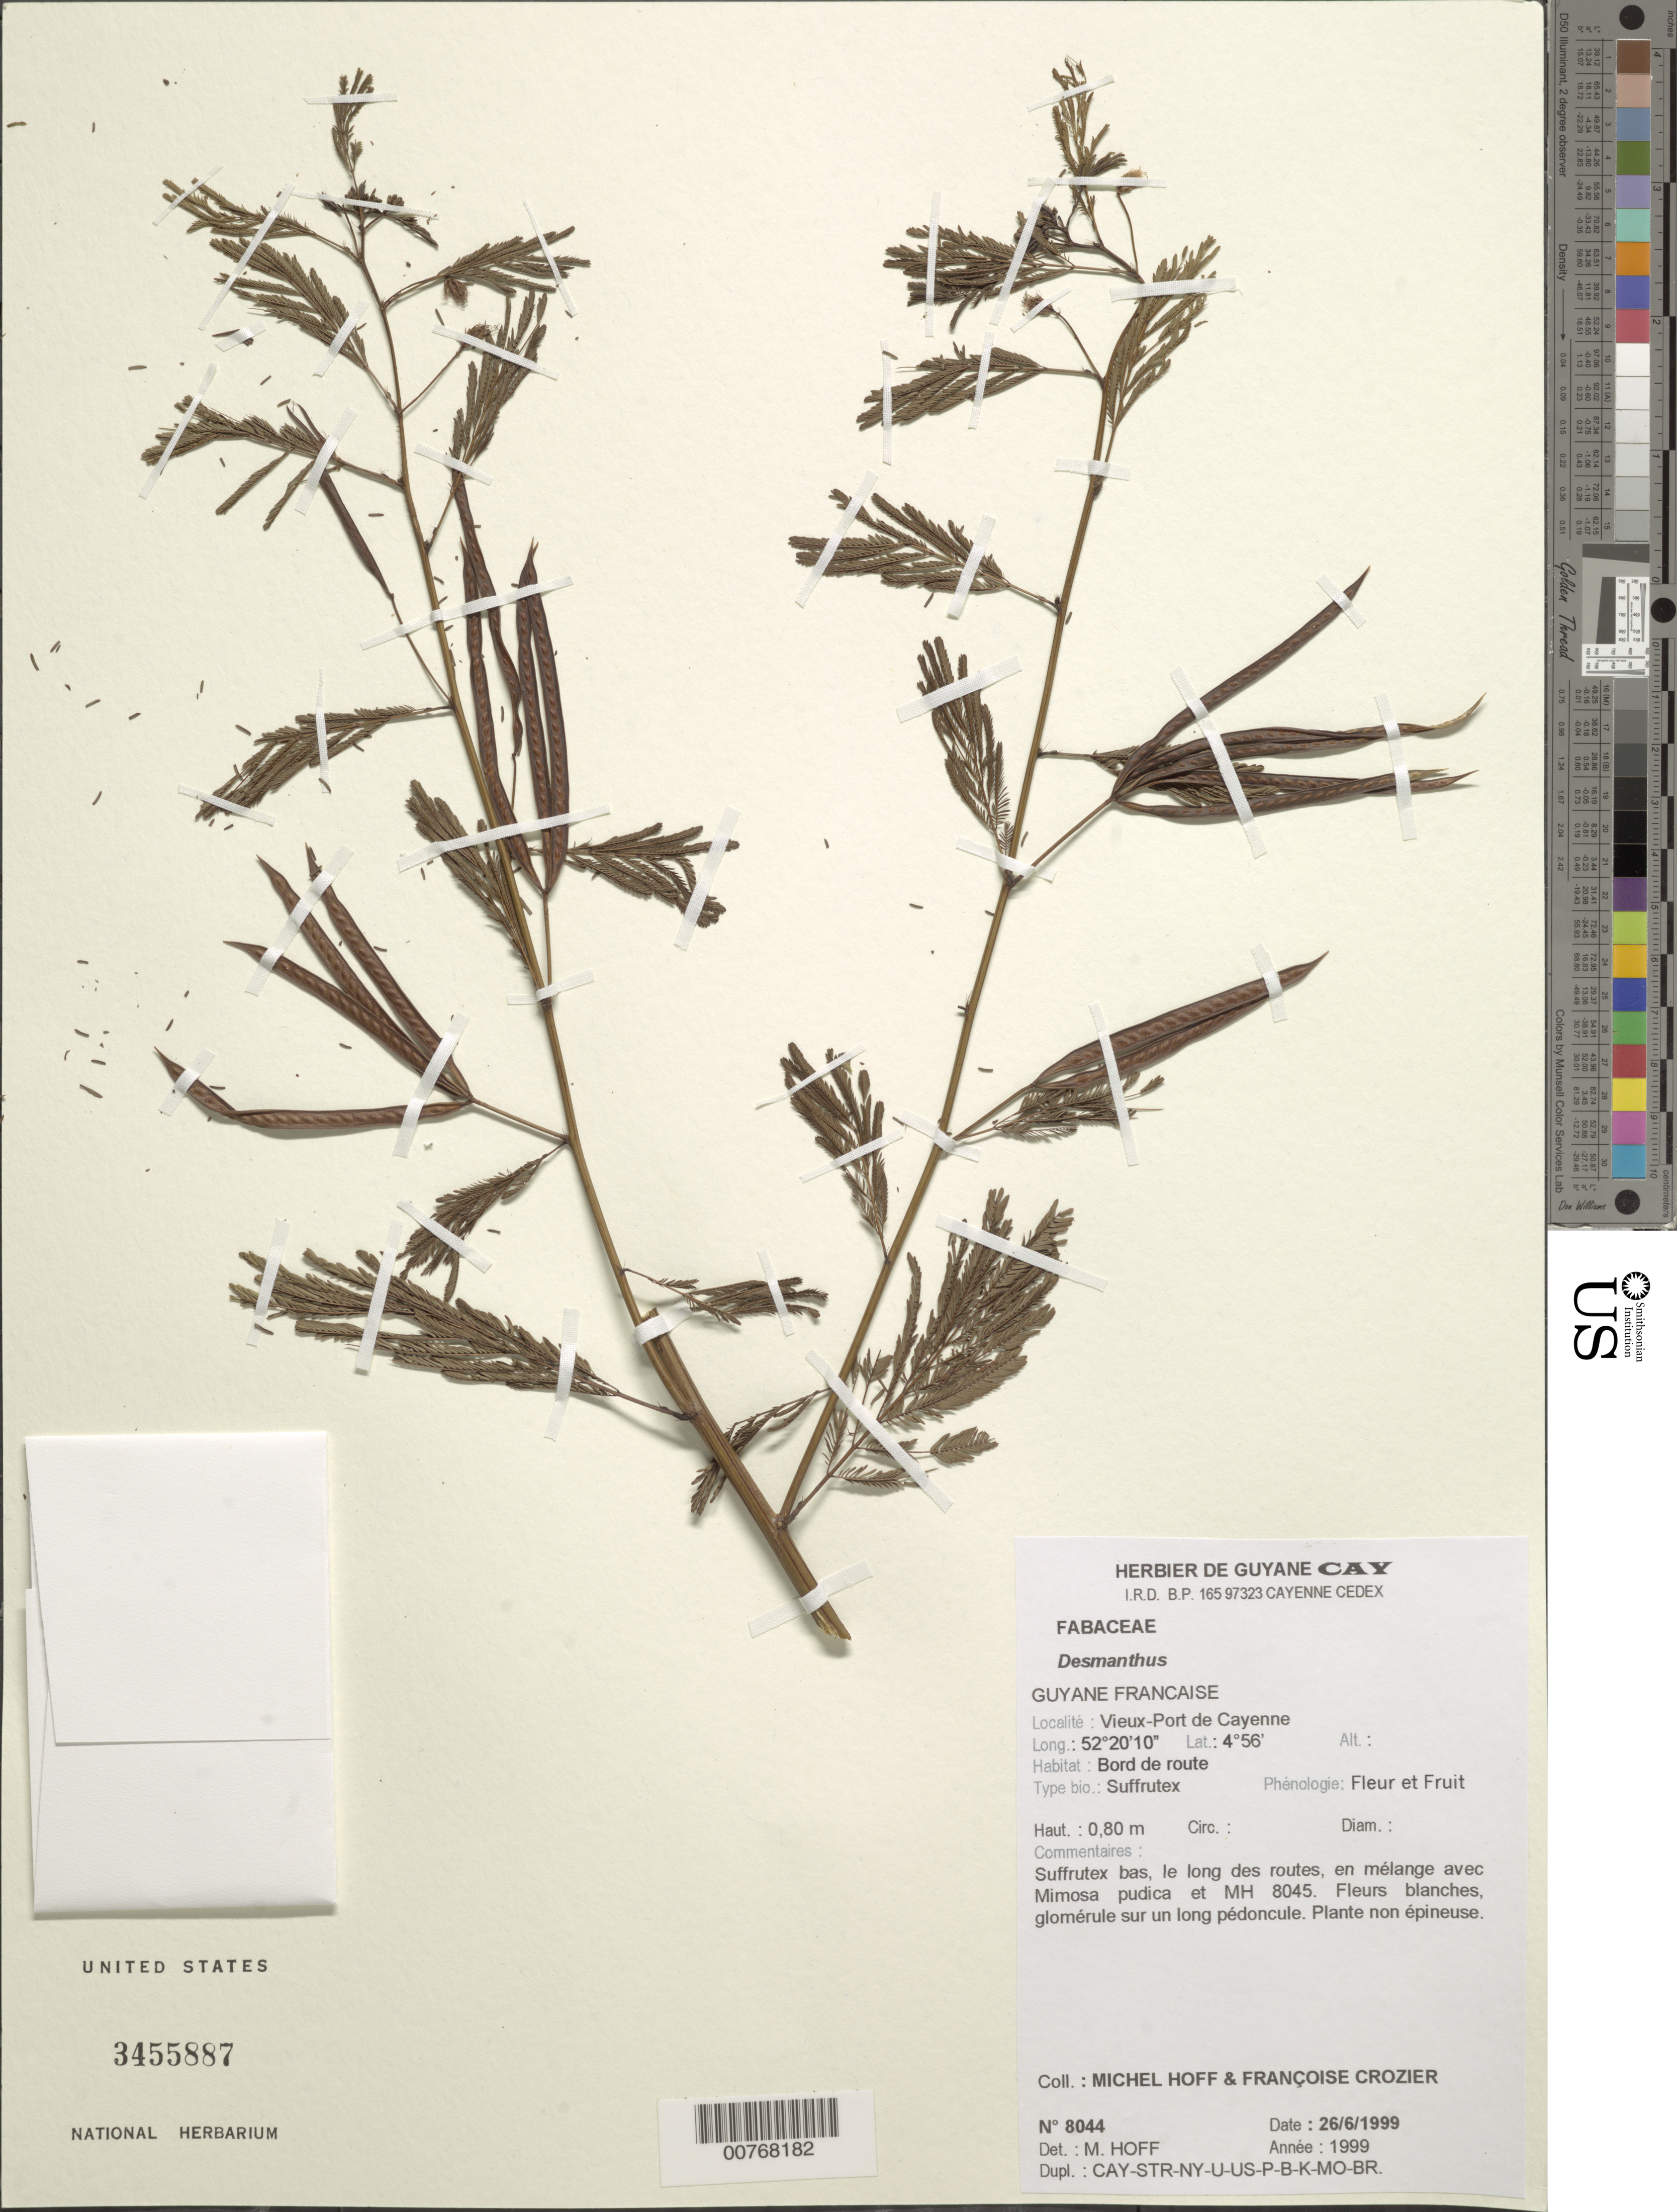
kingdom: Plantae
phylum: Tracheophyta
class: Magnoliopsida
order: Fabales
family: Fabaceae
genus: Desmanthus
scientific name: Desmanthus virgatus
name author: (L.) Willd.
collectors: M. Hoff & F. Crozier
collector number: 8044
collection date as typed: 26-Jun-99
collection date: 1999-06-26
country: French Guiana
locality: Vieux-Port de Cayenne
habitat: Bord de route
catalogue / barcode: US 3455887